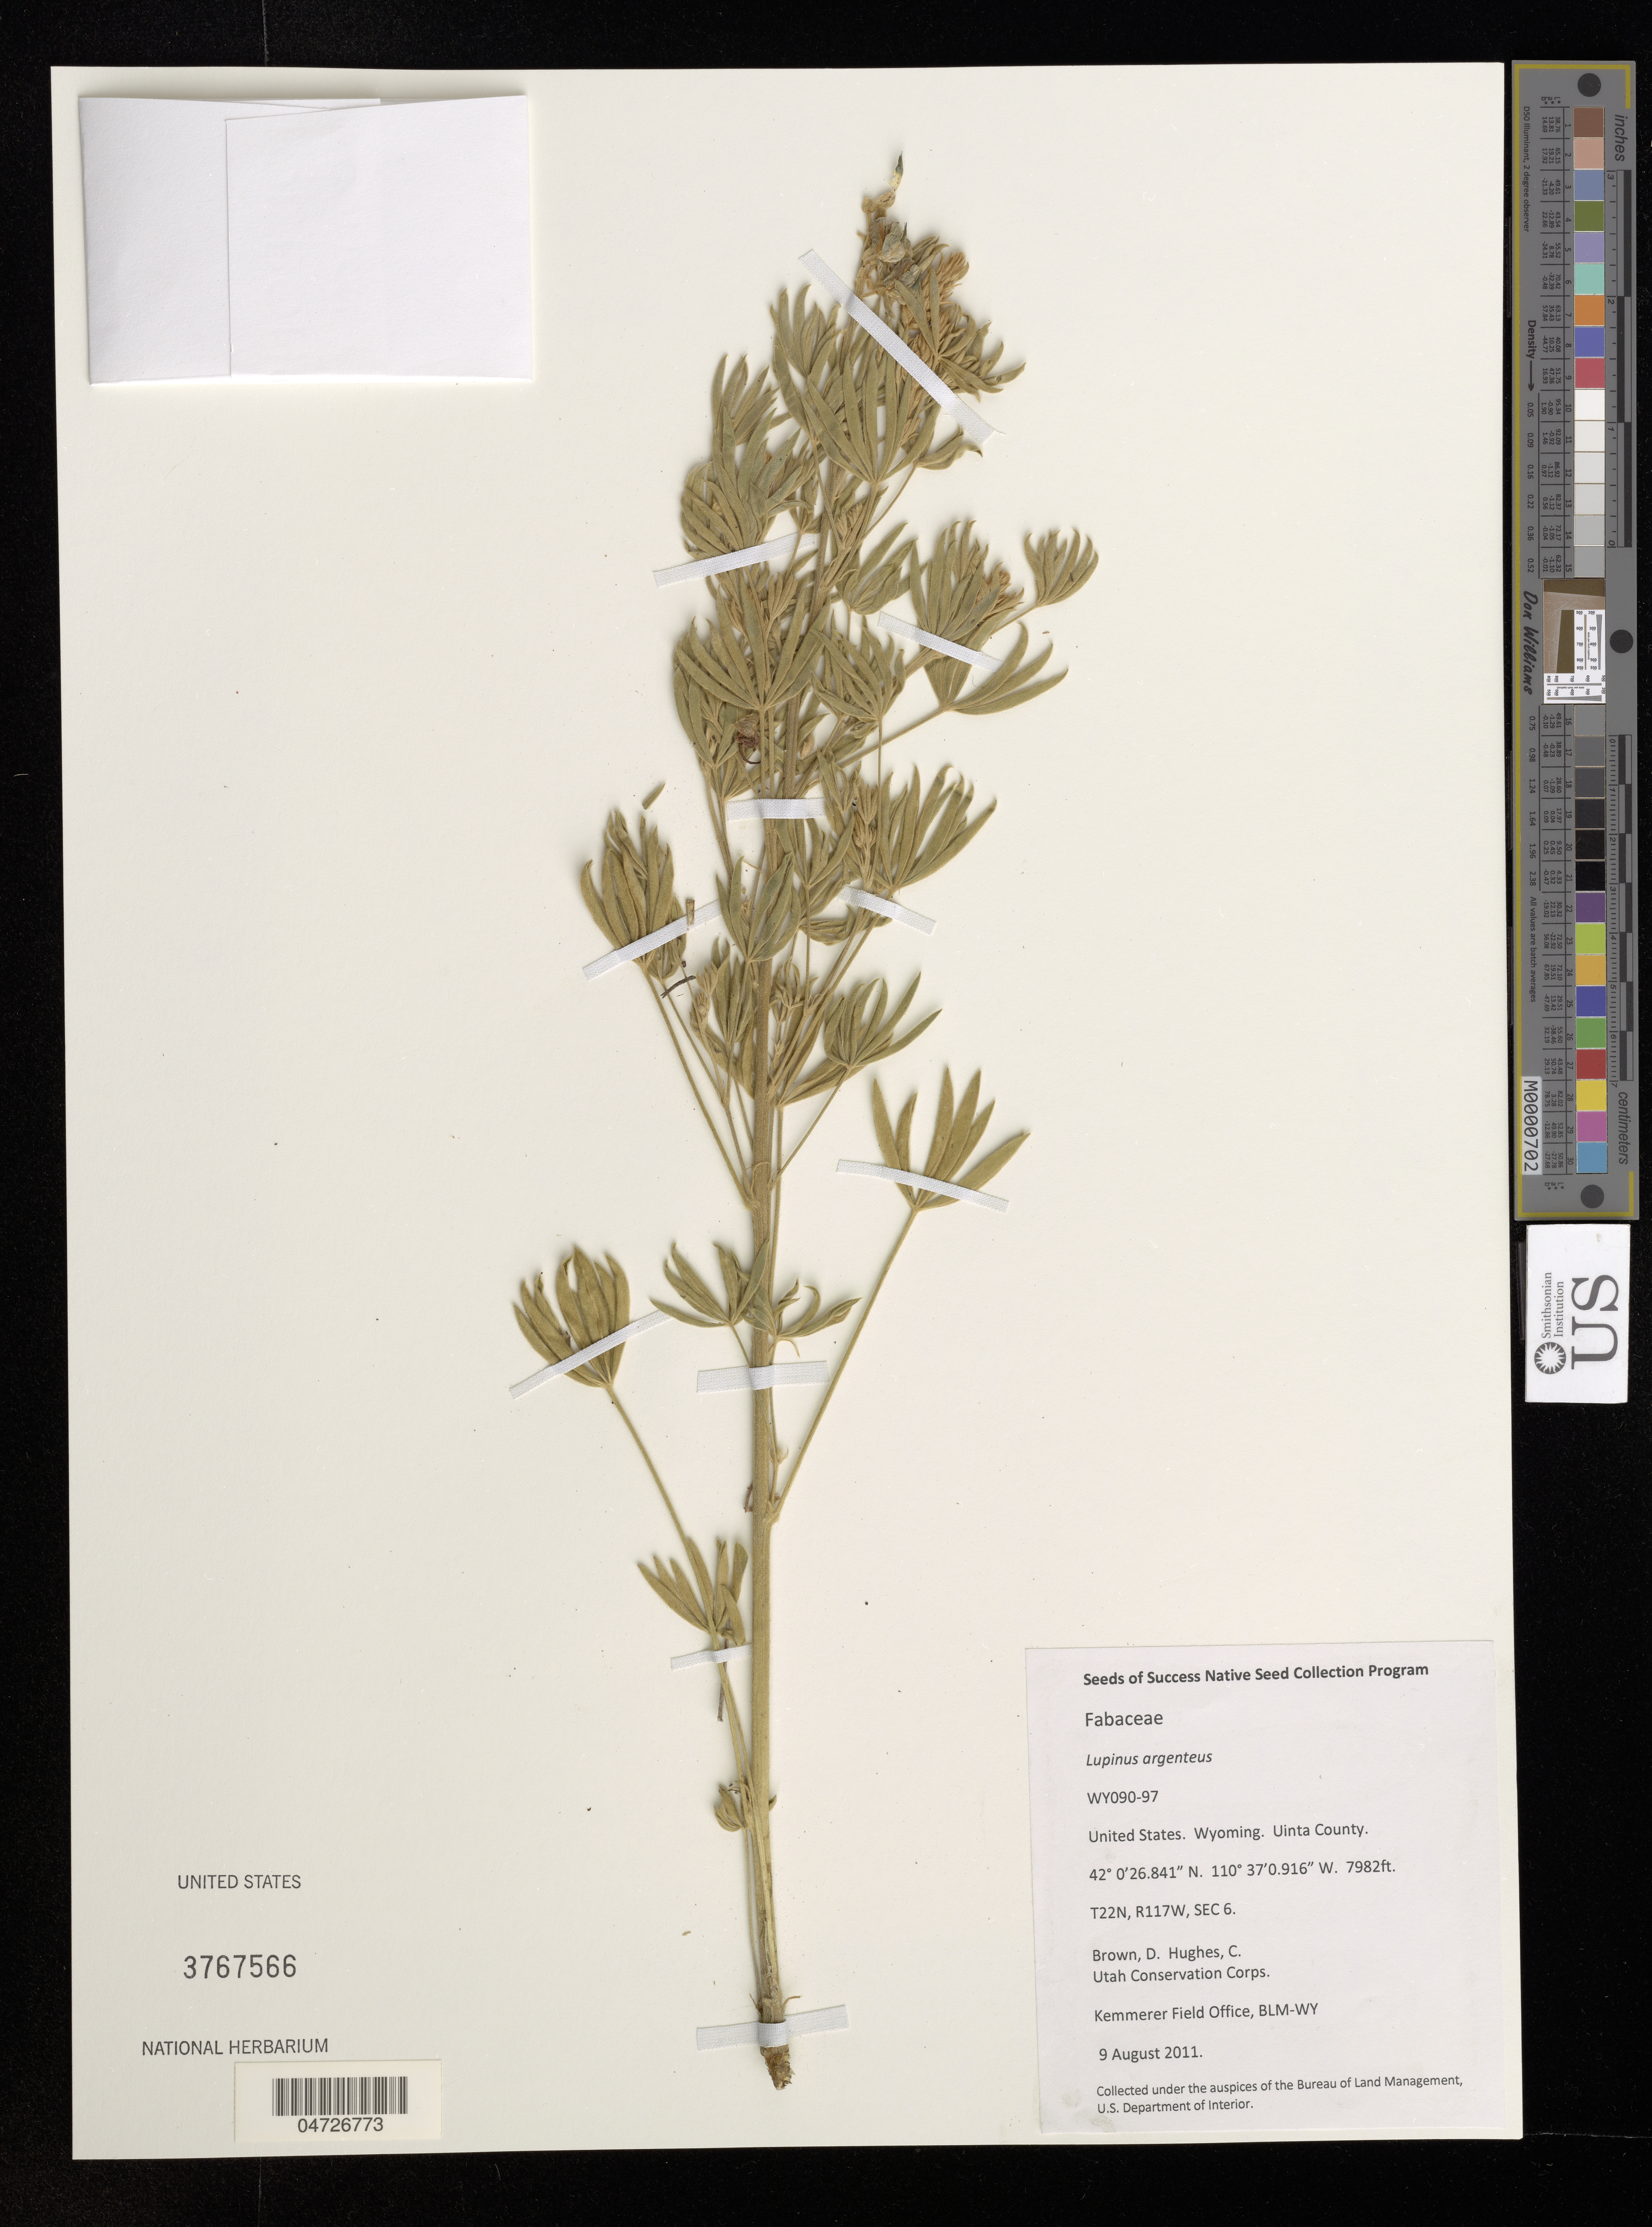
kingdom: Plantae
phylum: Tracheophyta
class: Magnoliopsida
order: Fabales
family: Fabaceae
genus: Lupinus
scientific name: Lupinus argenteus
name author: Pursh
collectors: D. Brown & C. Hughes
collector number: WY090-97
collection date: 2011-08-09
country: United States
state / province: Wyoming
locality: Uinta County.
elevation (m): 2433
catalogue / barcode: US 3767566